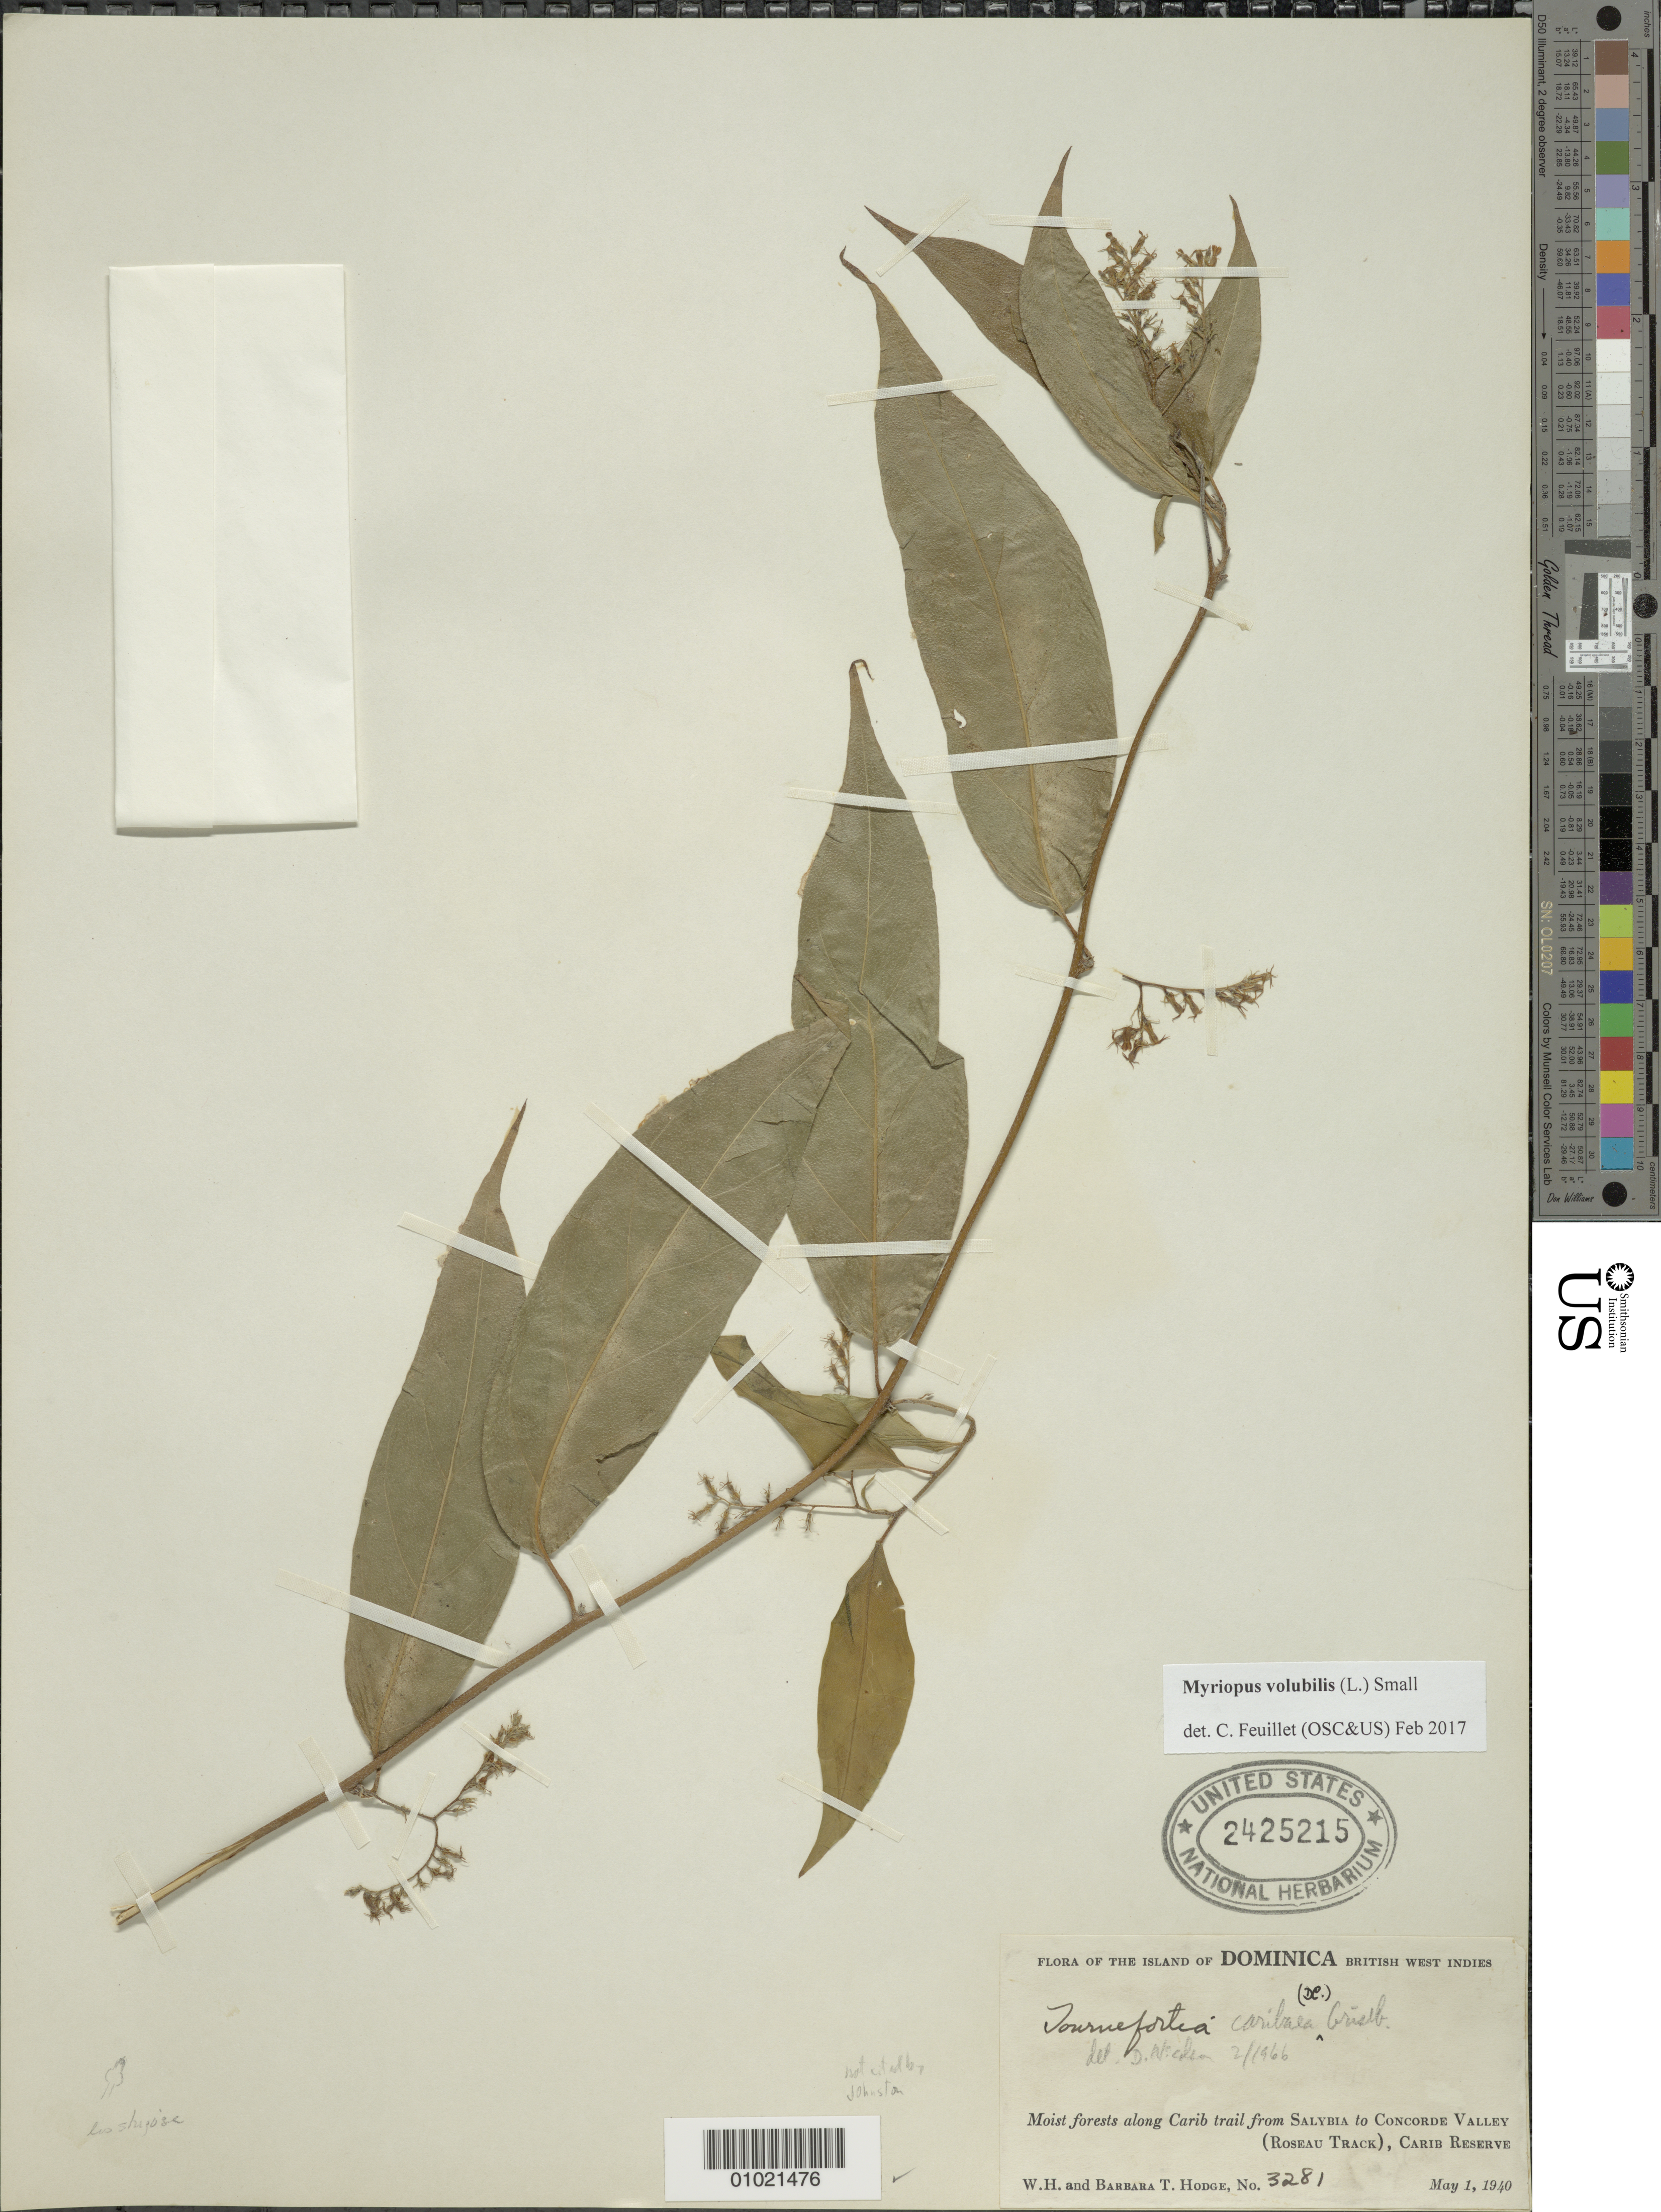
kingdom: Plantae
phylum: Tracheophyta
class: Magnoliopsida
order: Boraginales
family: Heliotropiaceae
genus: Myriopus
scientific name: Myriopus volubilis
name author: (L.) Small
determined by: Feuillet, C.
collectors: W. Hodge & B. Hodge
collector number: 3281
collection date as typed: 01 May 1940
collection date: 1940-05-01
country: Dominica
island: Dominica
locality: Moist forests along Carib trail from Salybia to Concorde Valley (Roseau Track), Carib Reserve.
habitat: Moist forests along trail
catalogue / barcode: US 2425215